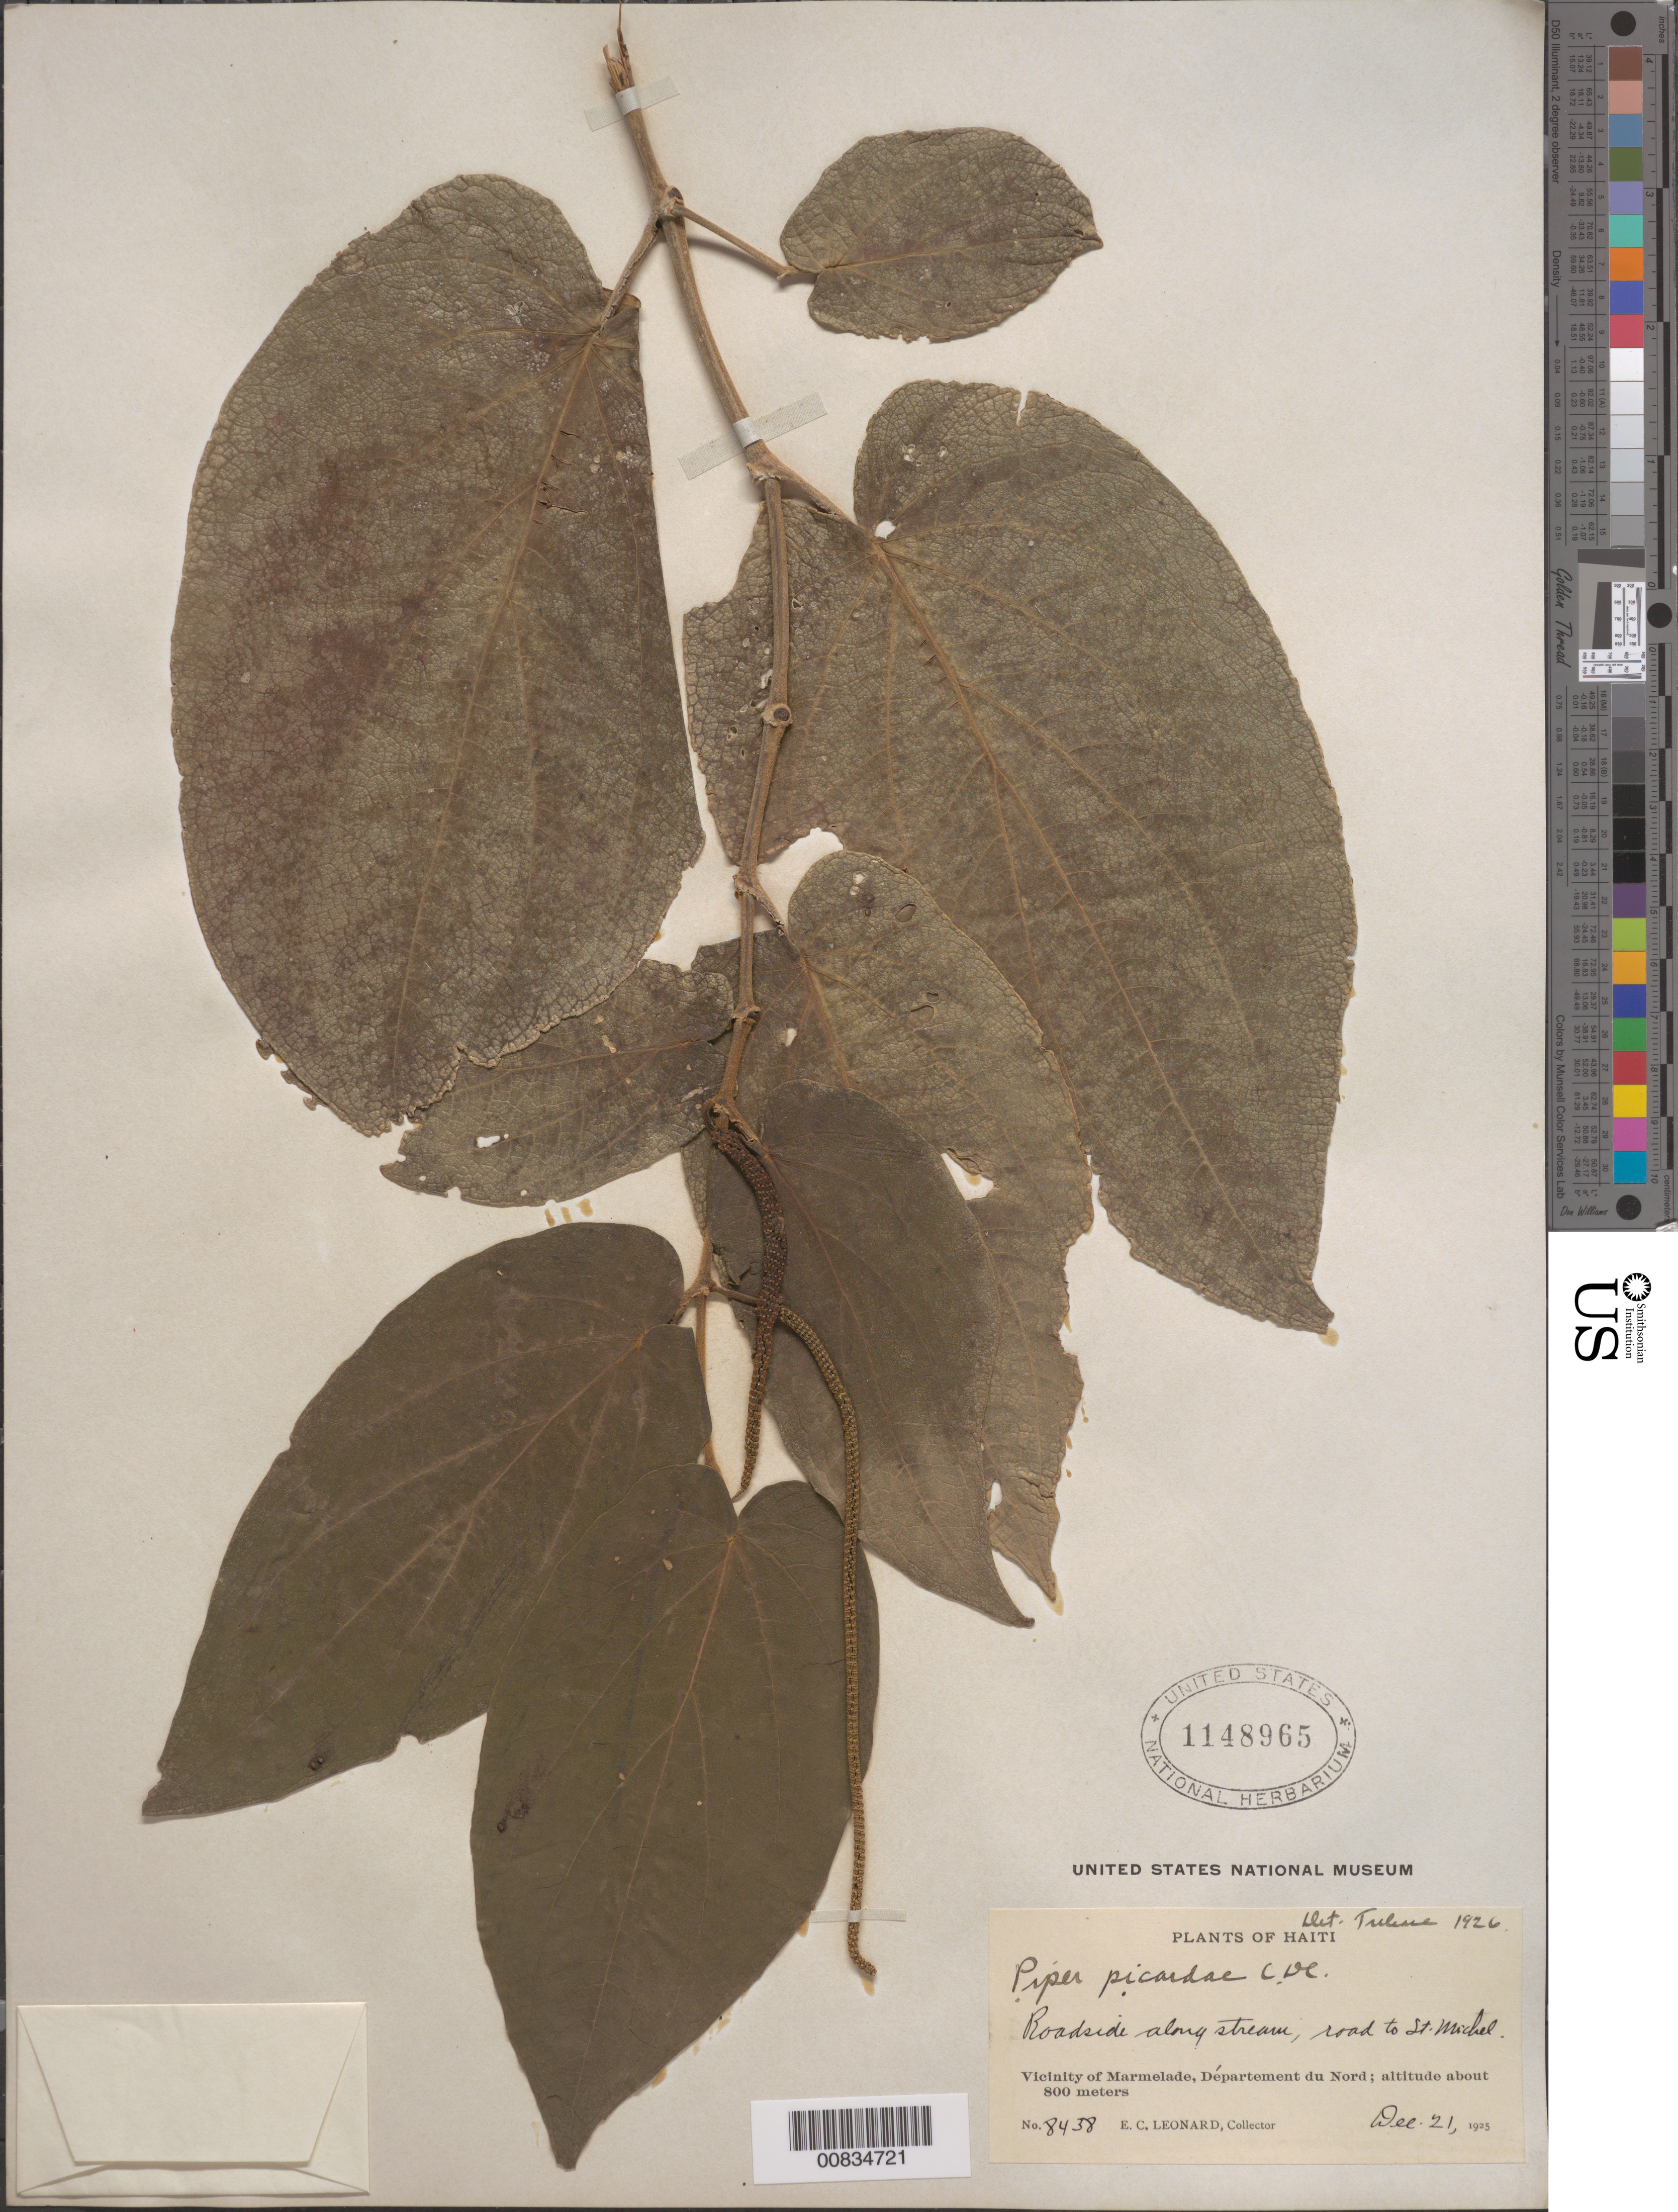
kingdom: Plantae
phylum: Tracheophyta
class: Magnoliopsida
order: Piperales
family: Piperaceae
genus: Piper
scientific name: Piper picardae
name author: C. DC.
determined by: Trelease, --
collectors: E. C. Leonard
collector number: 8438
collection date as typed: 21 Dec 1925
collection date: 1925-12-21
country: Haiti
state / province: Nord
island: Hispaniola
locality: Vicinity of Marmelade. Road to St. Michel.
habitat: Roadside along stream.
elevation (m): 800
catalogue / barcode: US 1148965